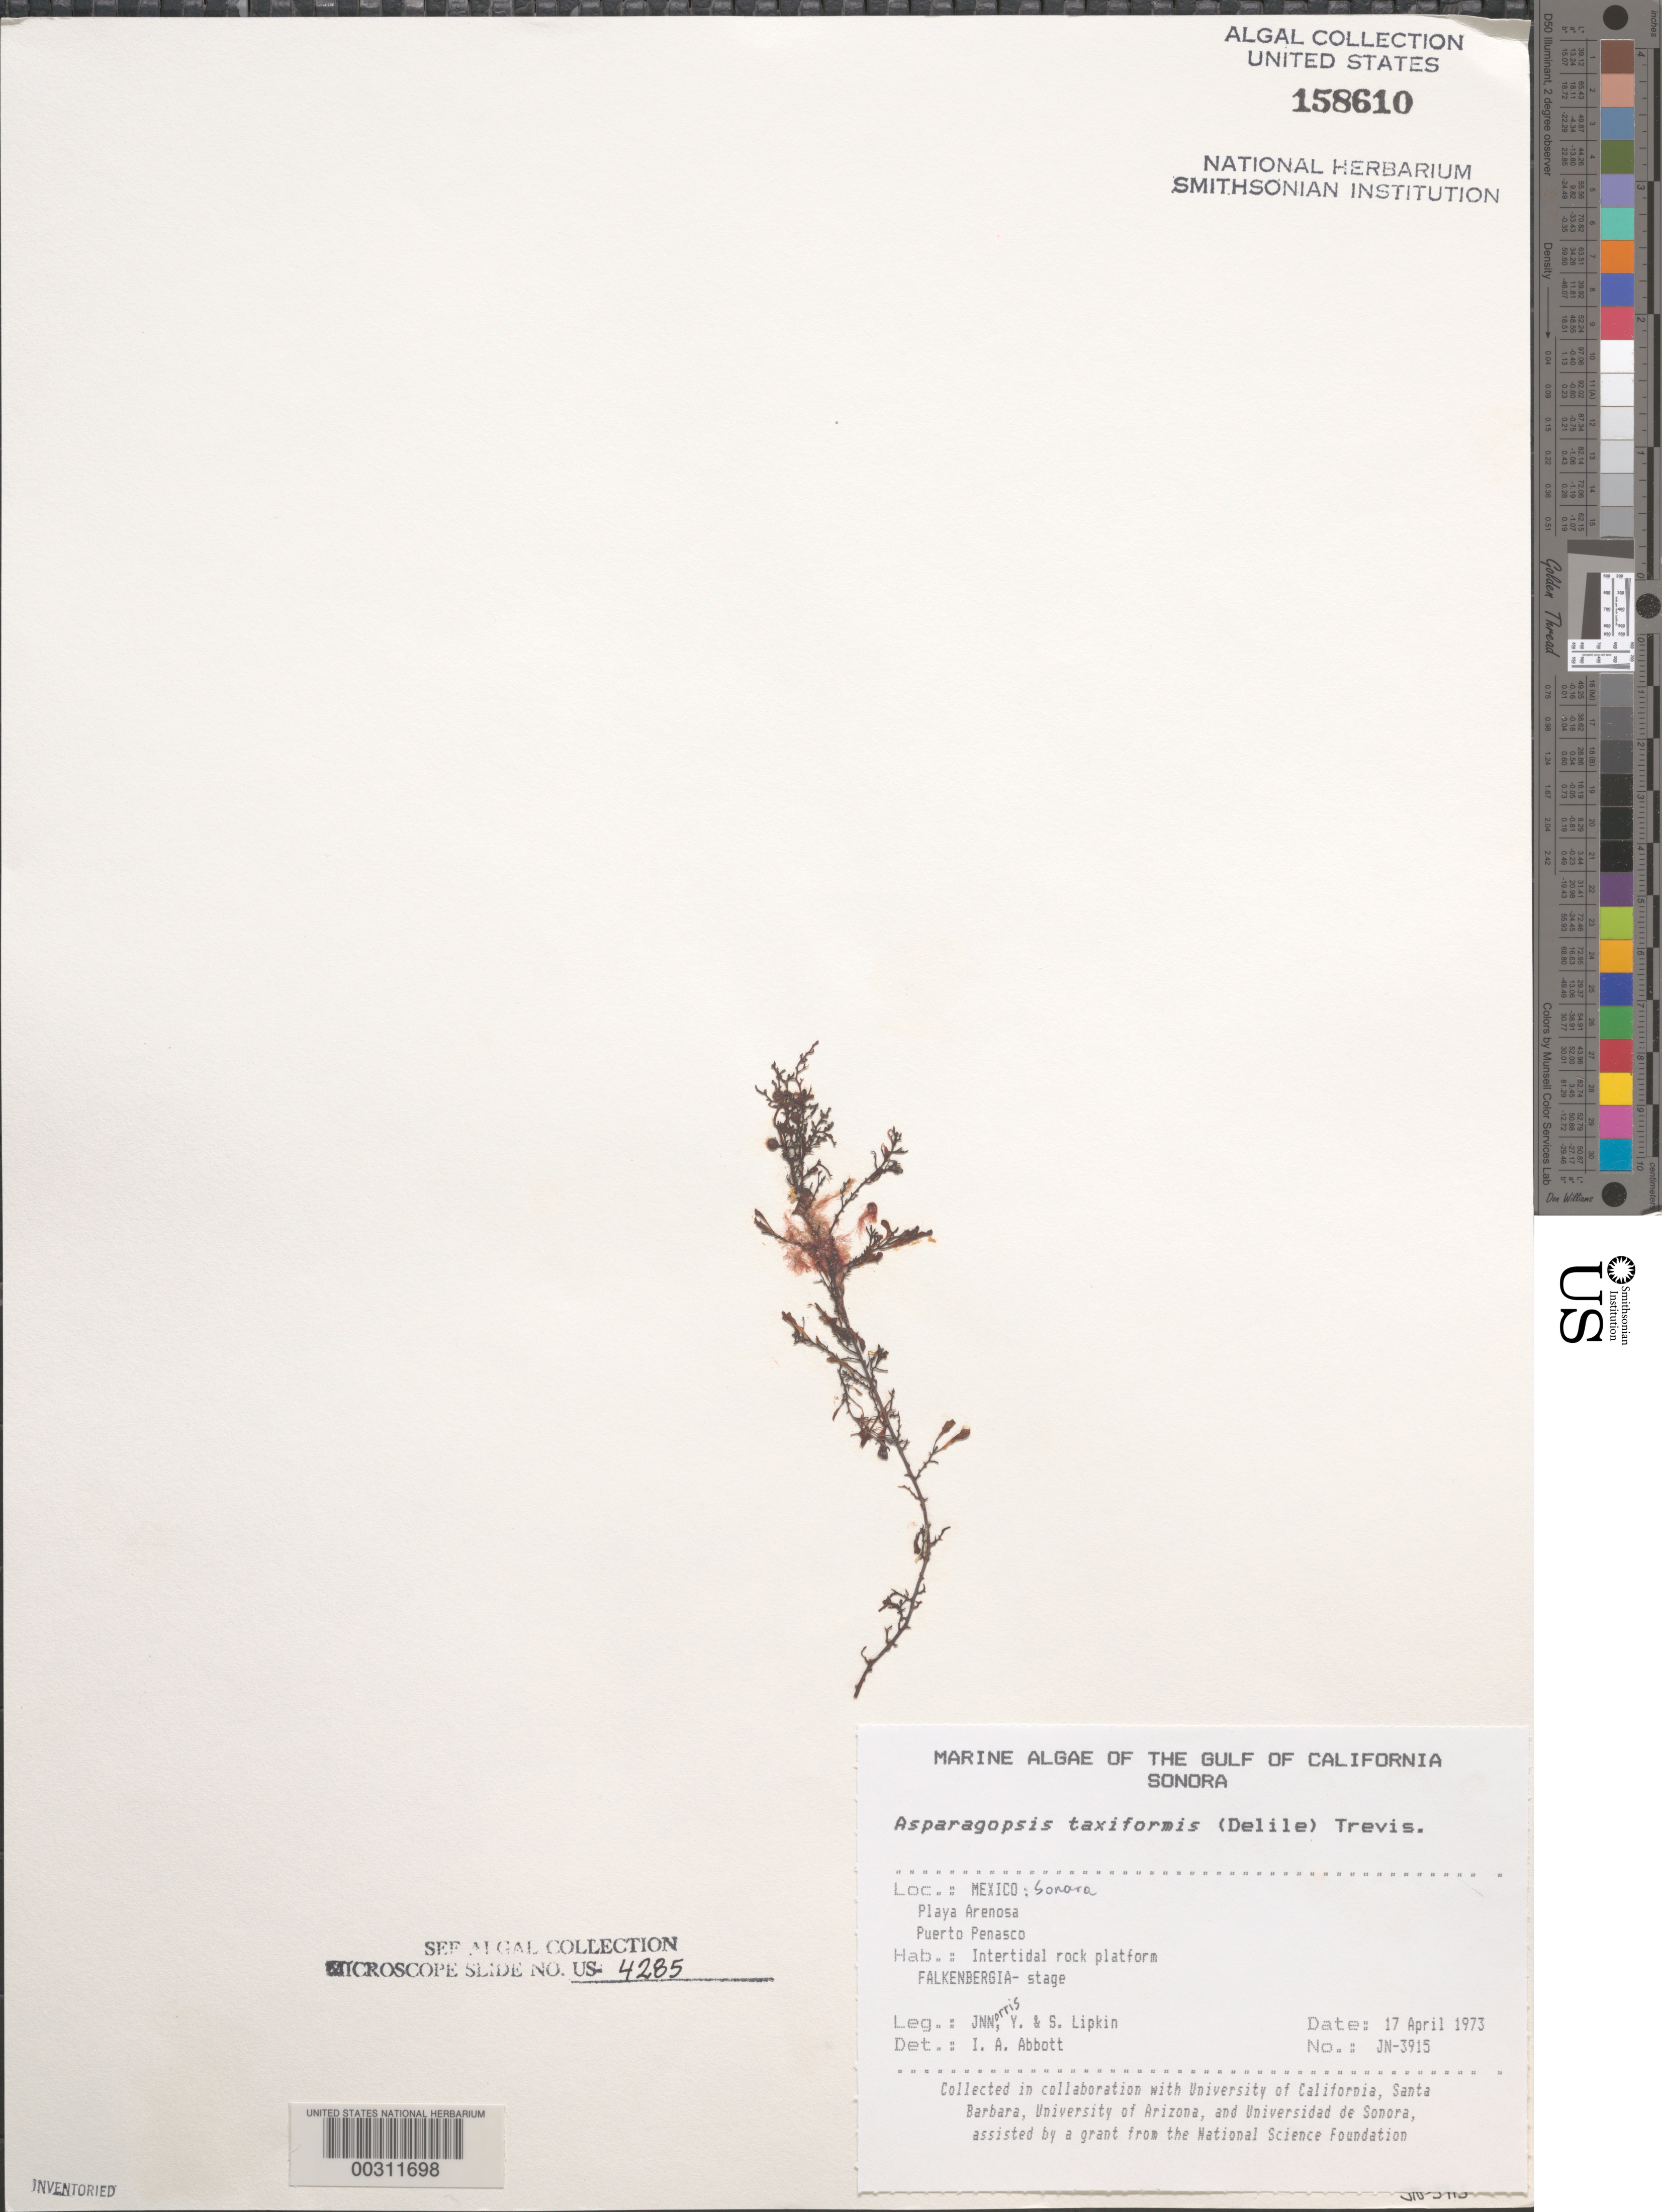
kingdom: Plantae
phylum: Rhodophyta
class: Florideophyceae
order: Bonnemaisoniales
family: Bonnemaisoniaceae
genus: Asparagopsis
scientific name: Asparagopsis taxiformis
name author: (Delile) Trevis.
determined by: Abbott, Isabella A.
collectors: J. N. Norris, Y. Lipkin & S. Lipkin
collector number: JN-3915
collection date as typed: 17 Apr 1973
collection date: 1973-04-17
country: Mexico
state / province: Sonora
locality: Playa Arenosa, Puerto Penasco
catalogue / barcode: US 158610